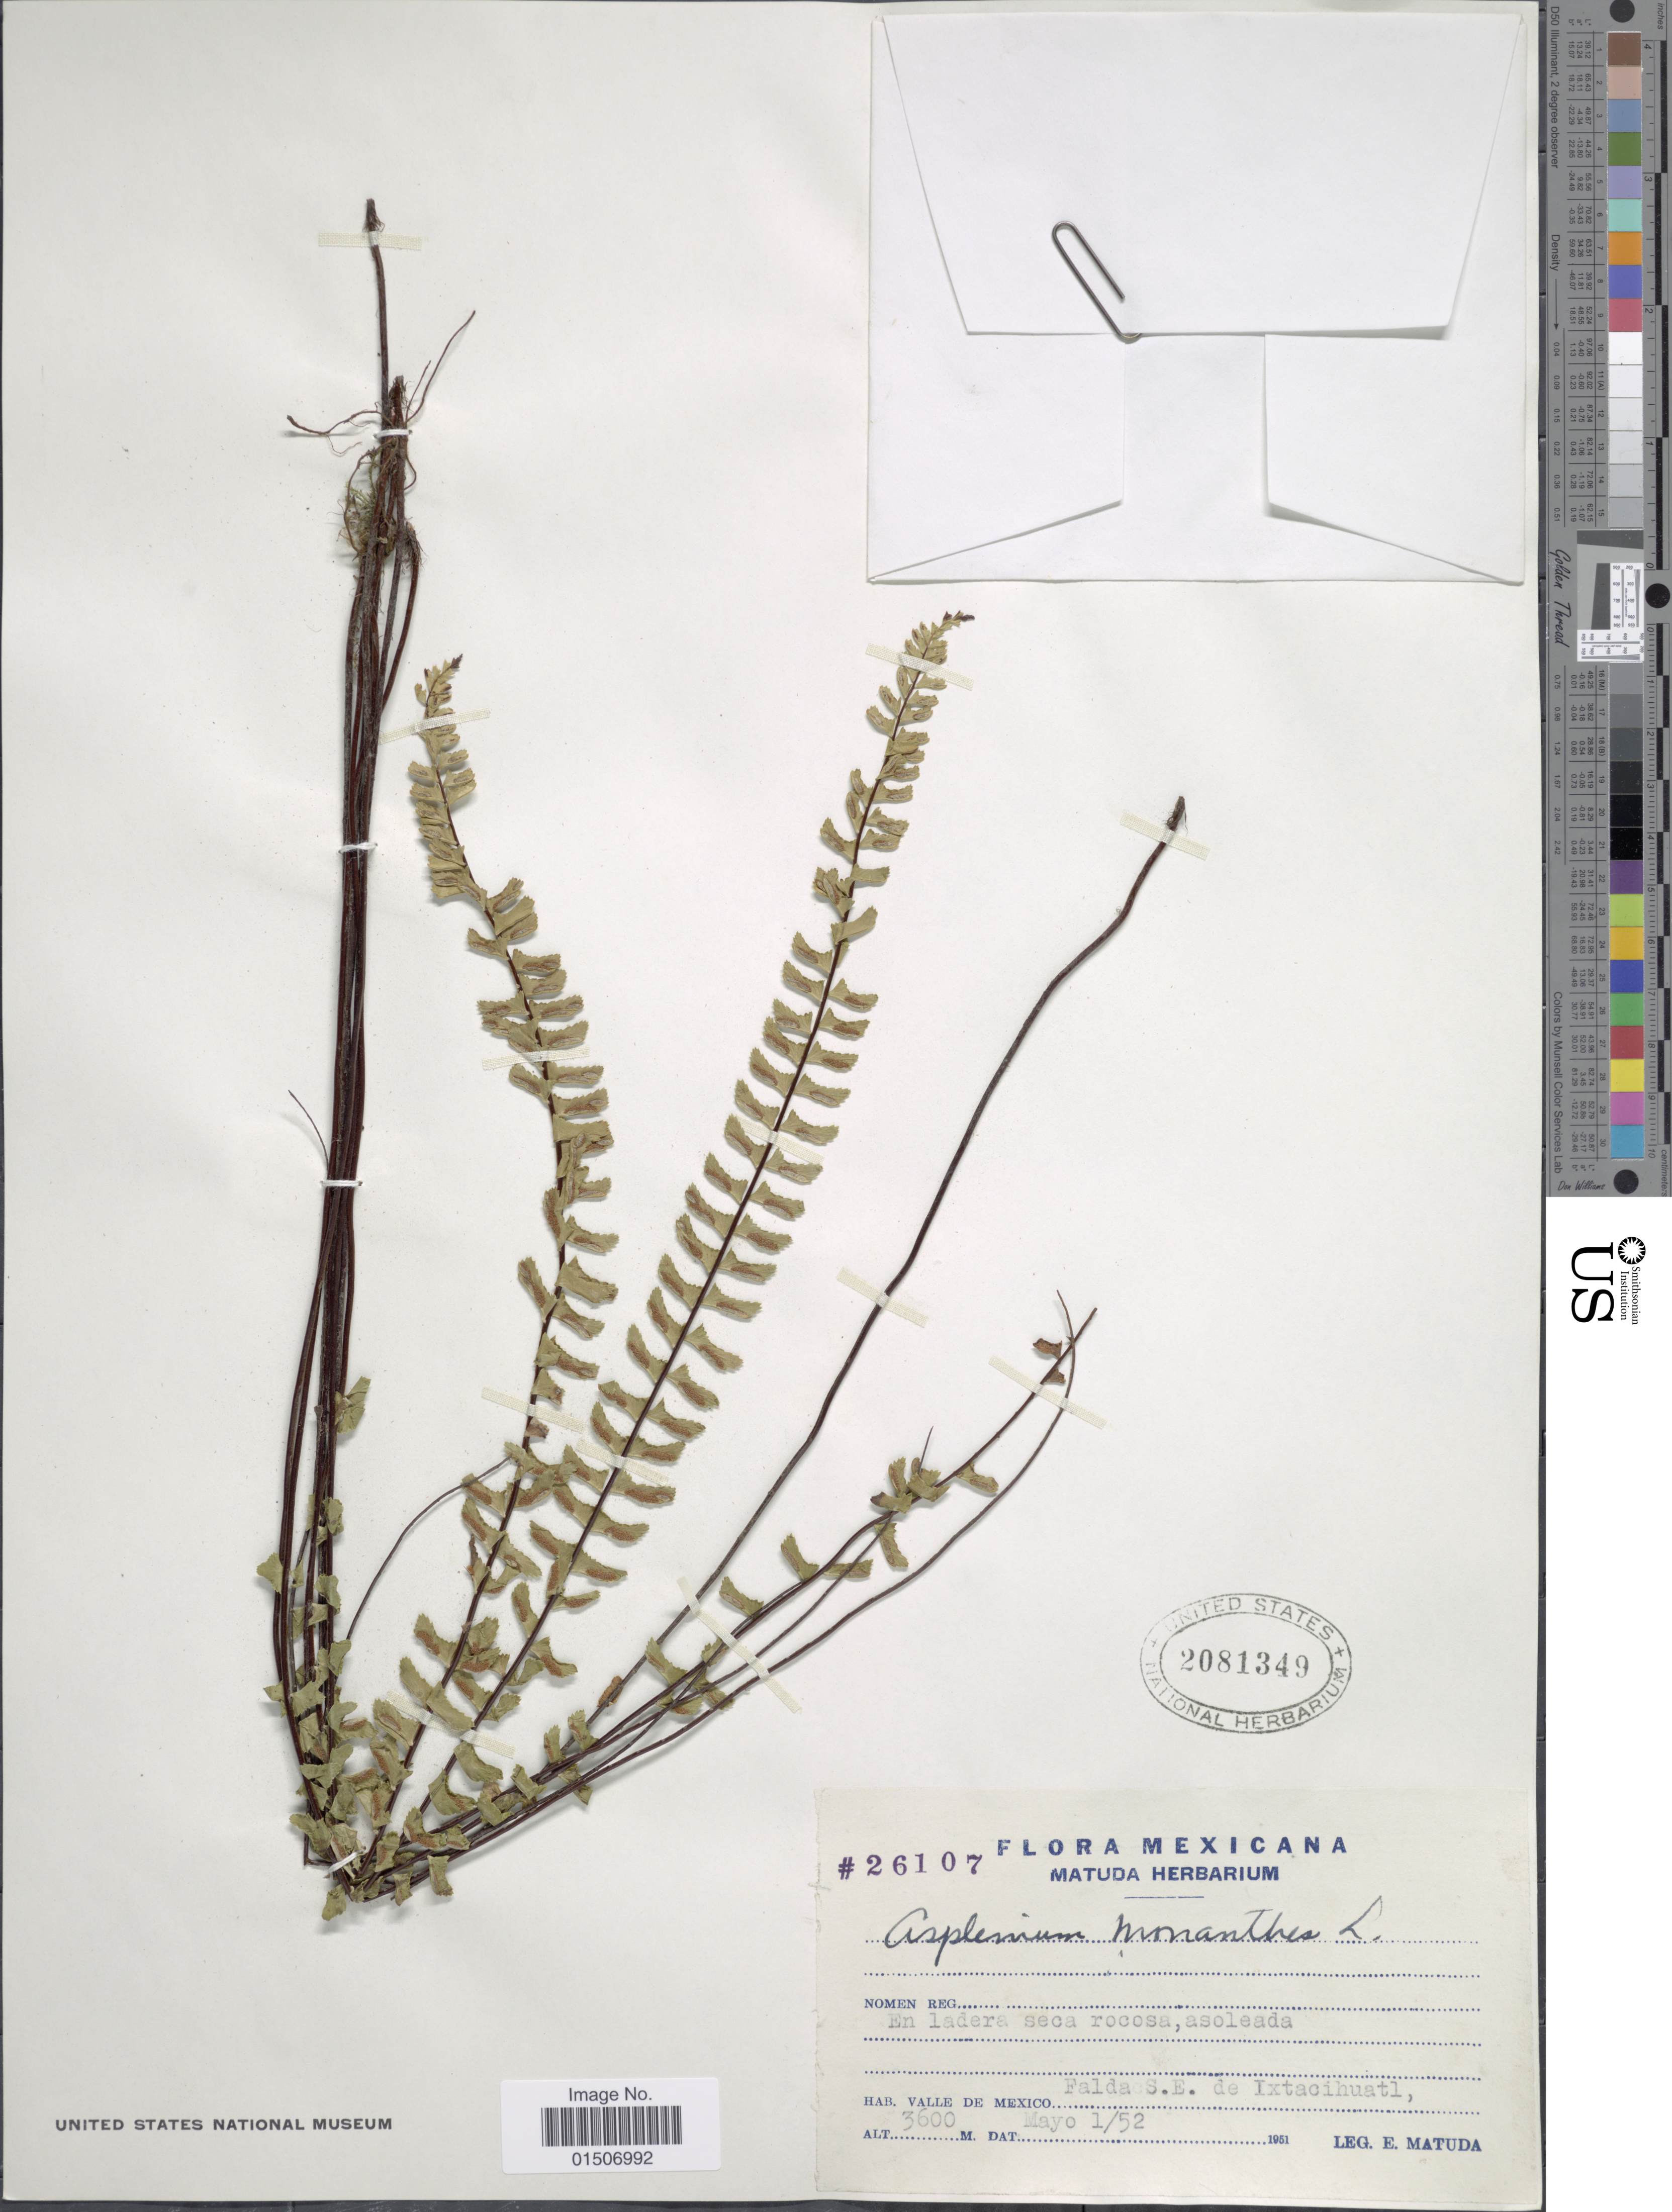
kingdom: Plantae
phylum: Tracheophyta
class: Polypodiopsida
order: Polypodiales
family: Aspleniaceae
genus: Asplenium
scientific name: Asplenium monanthes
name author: L.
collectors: E. Matuda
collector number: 26107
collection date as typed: Transcribed d/m/y: 1/5/52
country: Mexico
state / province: México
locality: Valle de mexico Falda S.E. de Ixtacihuatl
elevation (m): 3600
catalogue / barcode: US 2081349